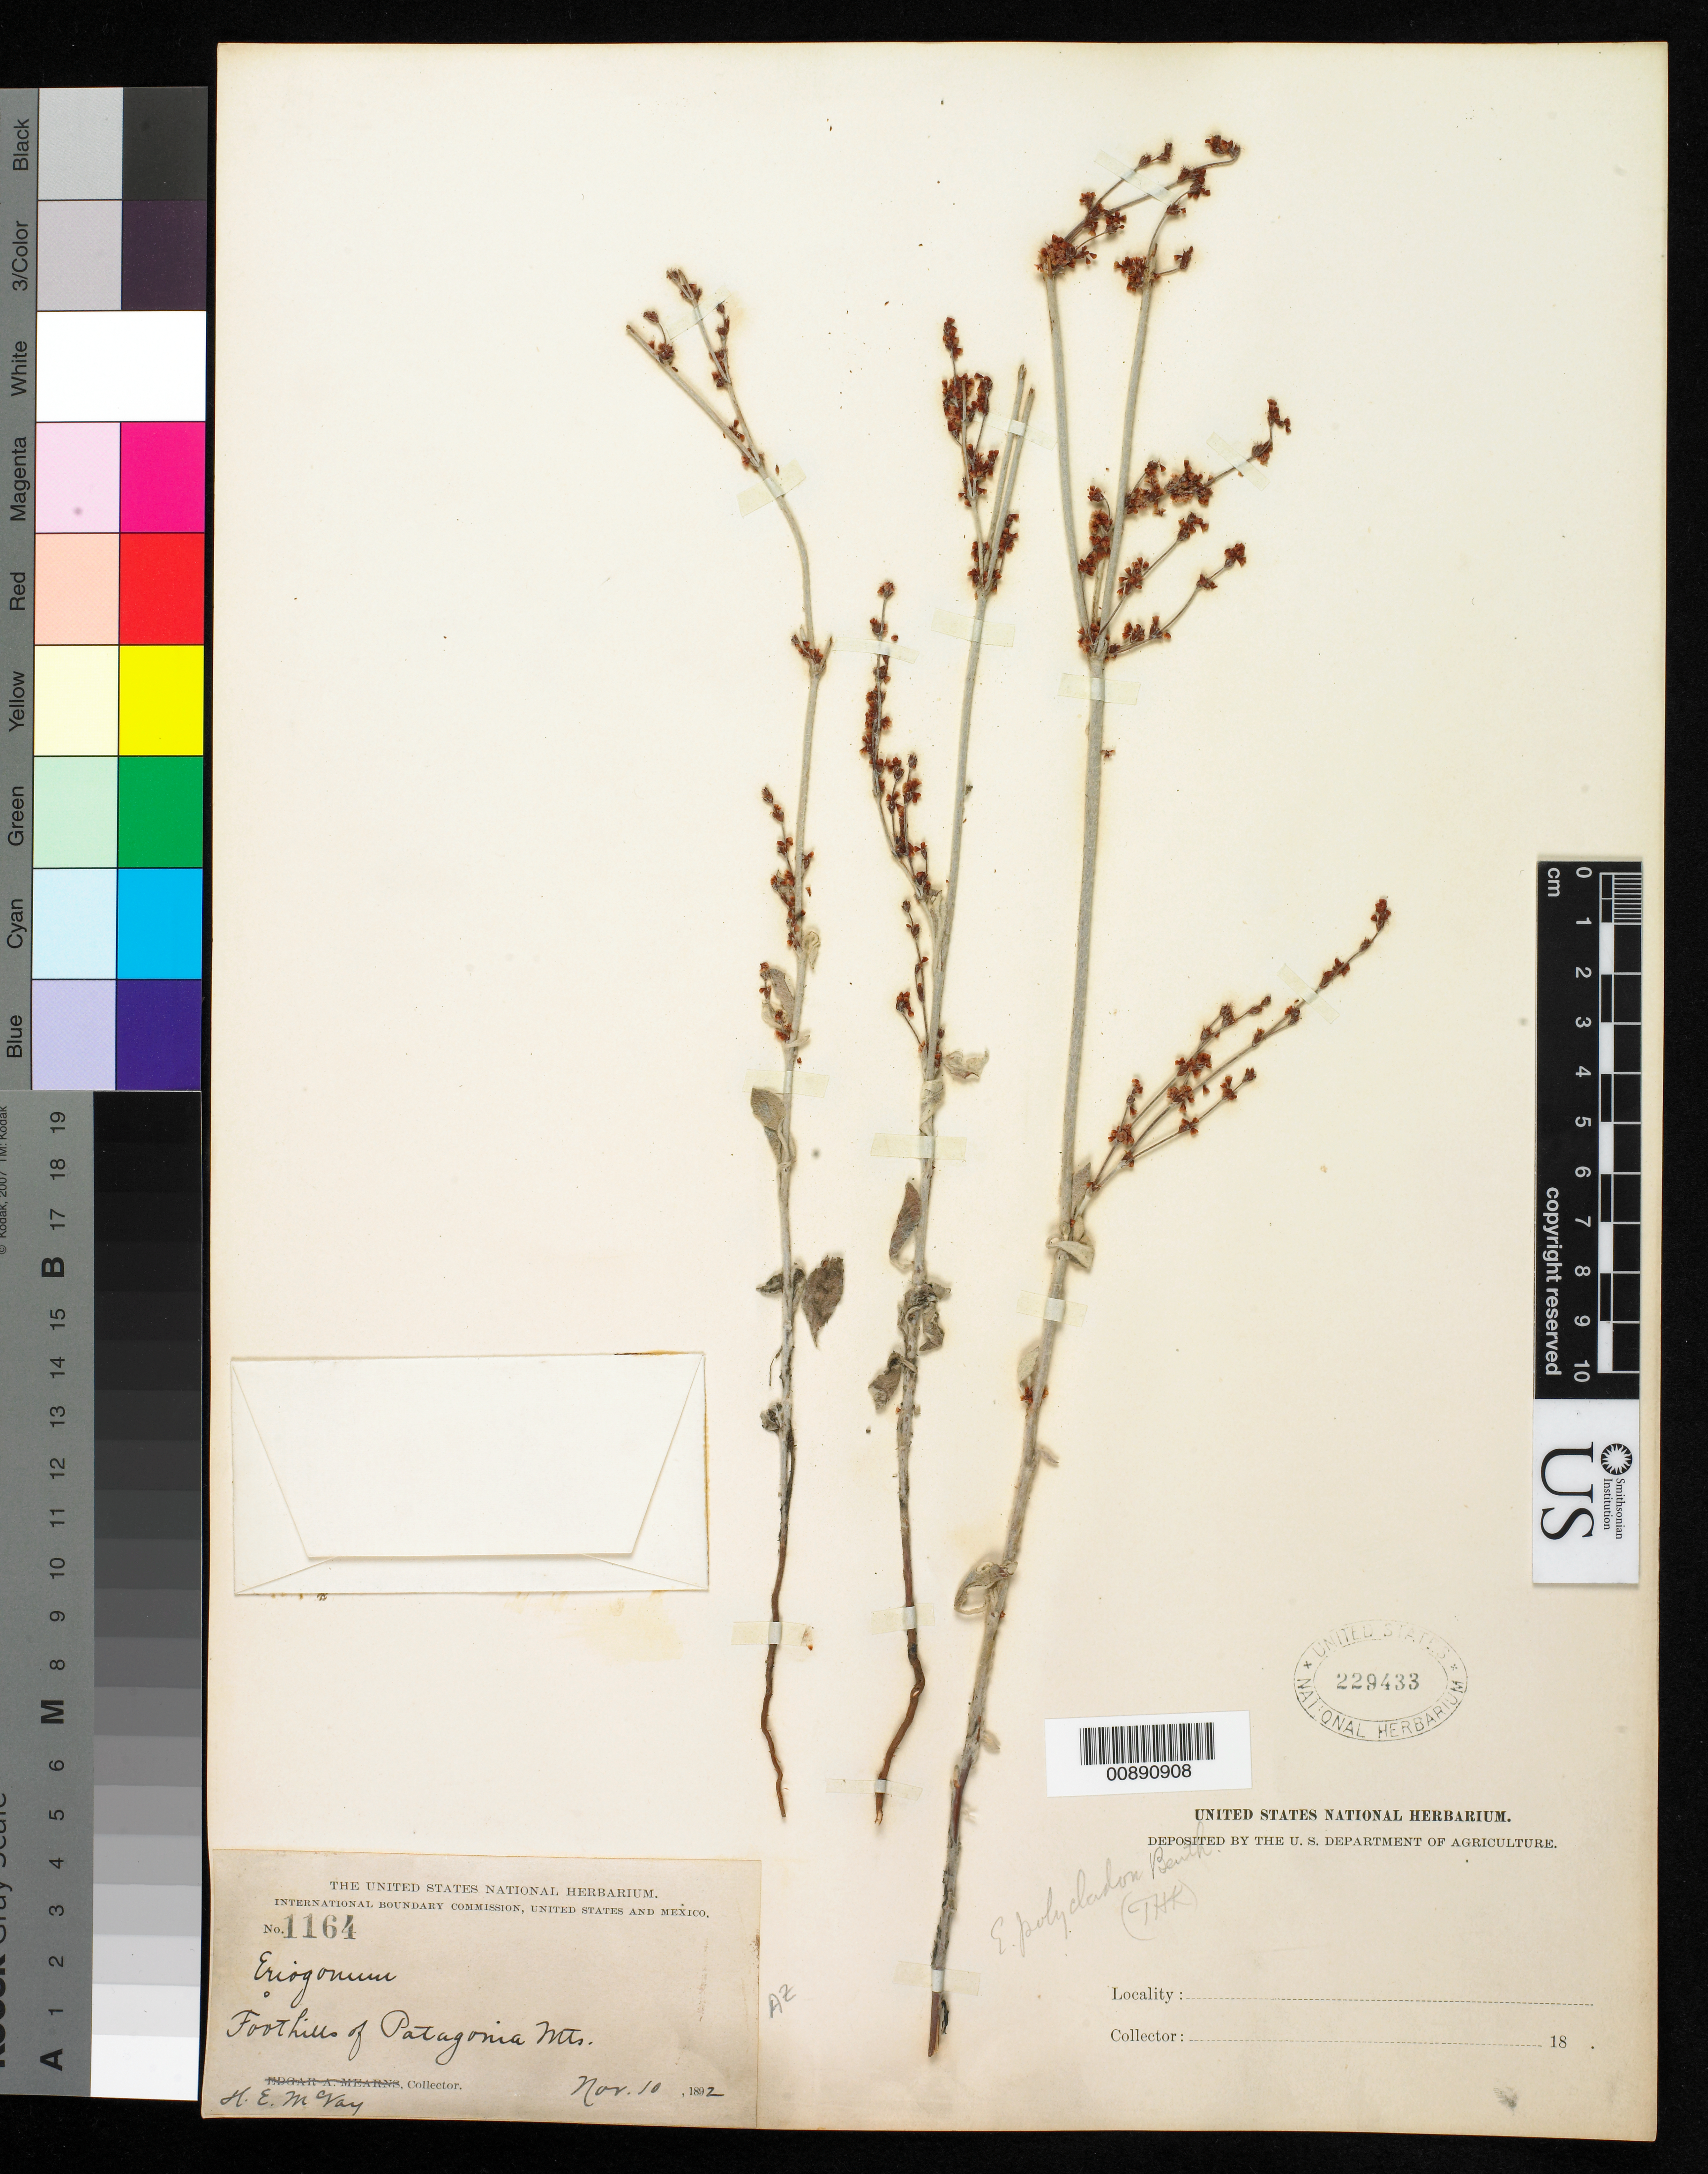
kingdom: Plantae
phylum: Tracheophyta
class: Magnoliopsida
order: Caryophyllales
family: Polygonaceae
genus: Eriogonum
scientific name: Eriogonum polycladon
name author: Benth.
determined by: Kearney, T. H.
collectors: H. E. McVay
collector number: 1164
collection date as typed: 10 Nov 1892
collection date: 1892-11-10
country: United States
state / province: Arizona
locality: Foothills of Patagonia Mts.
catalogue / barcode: US 229433